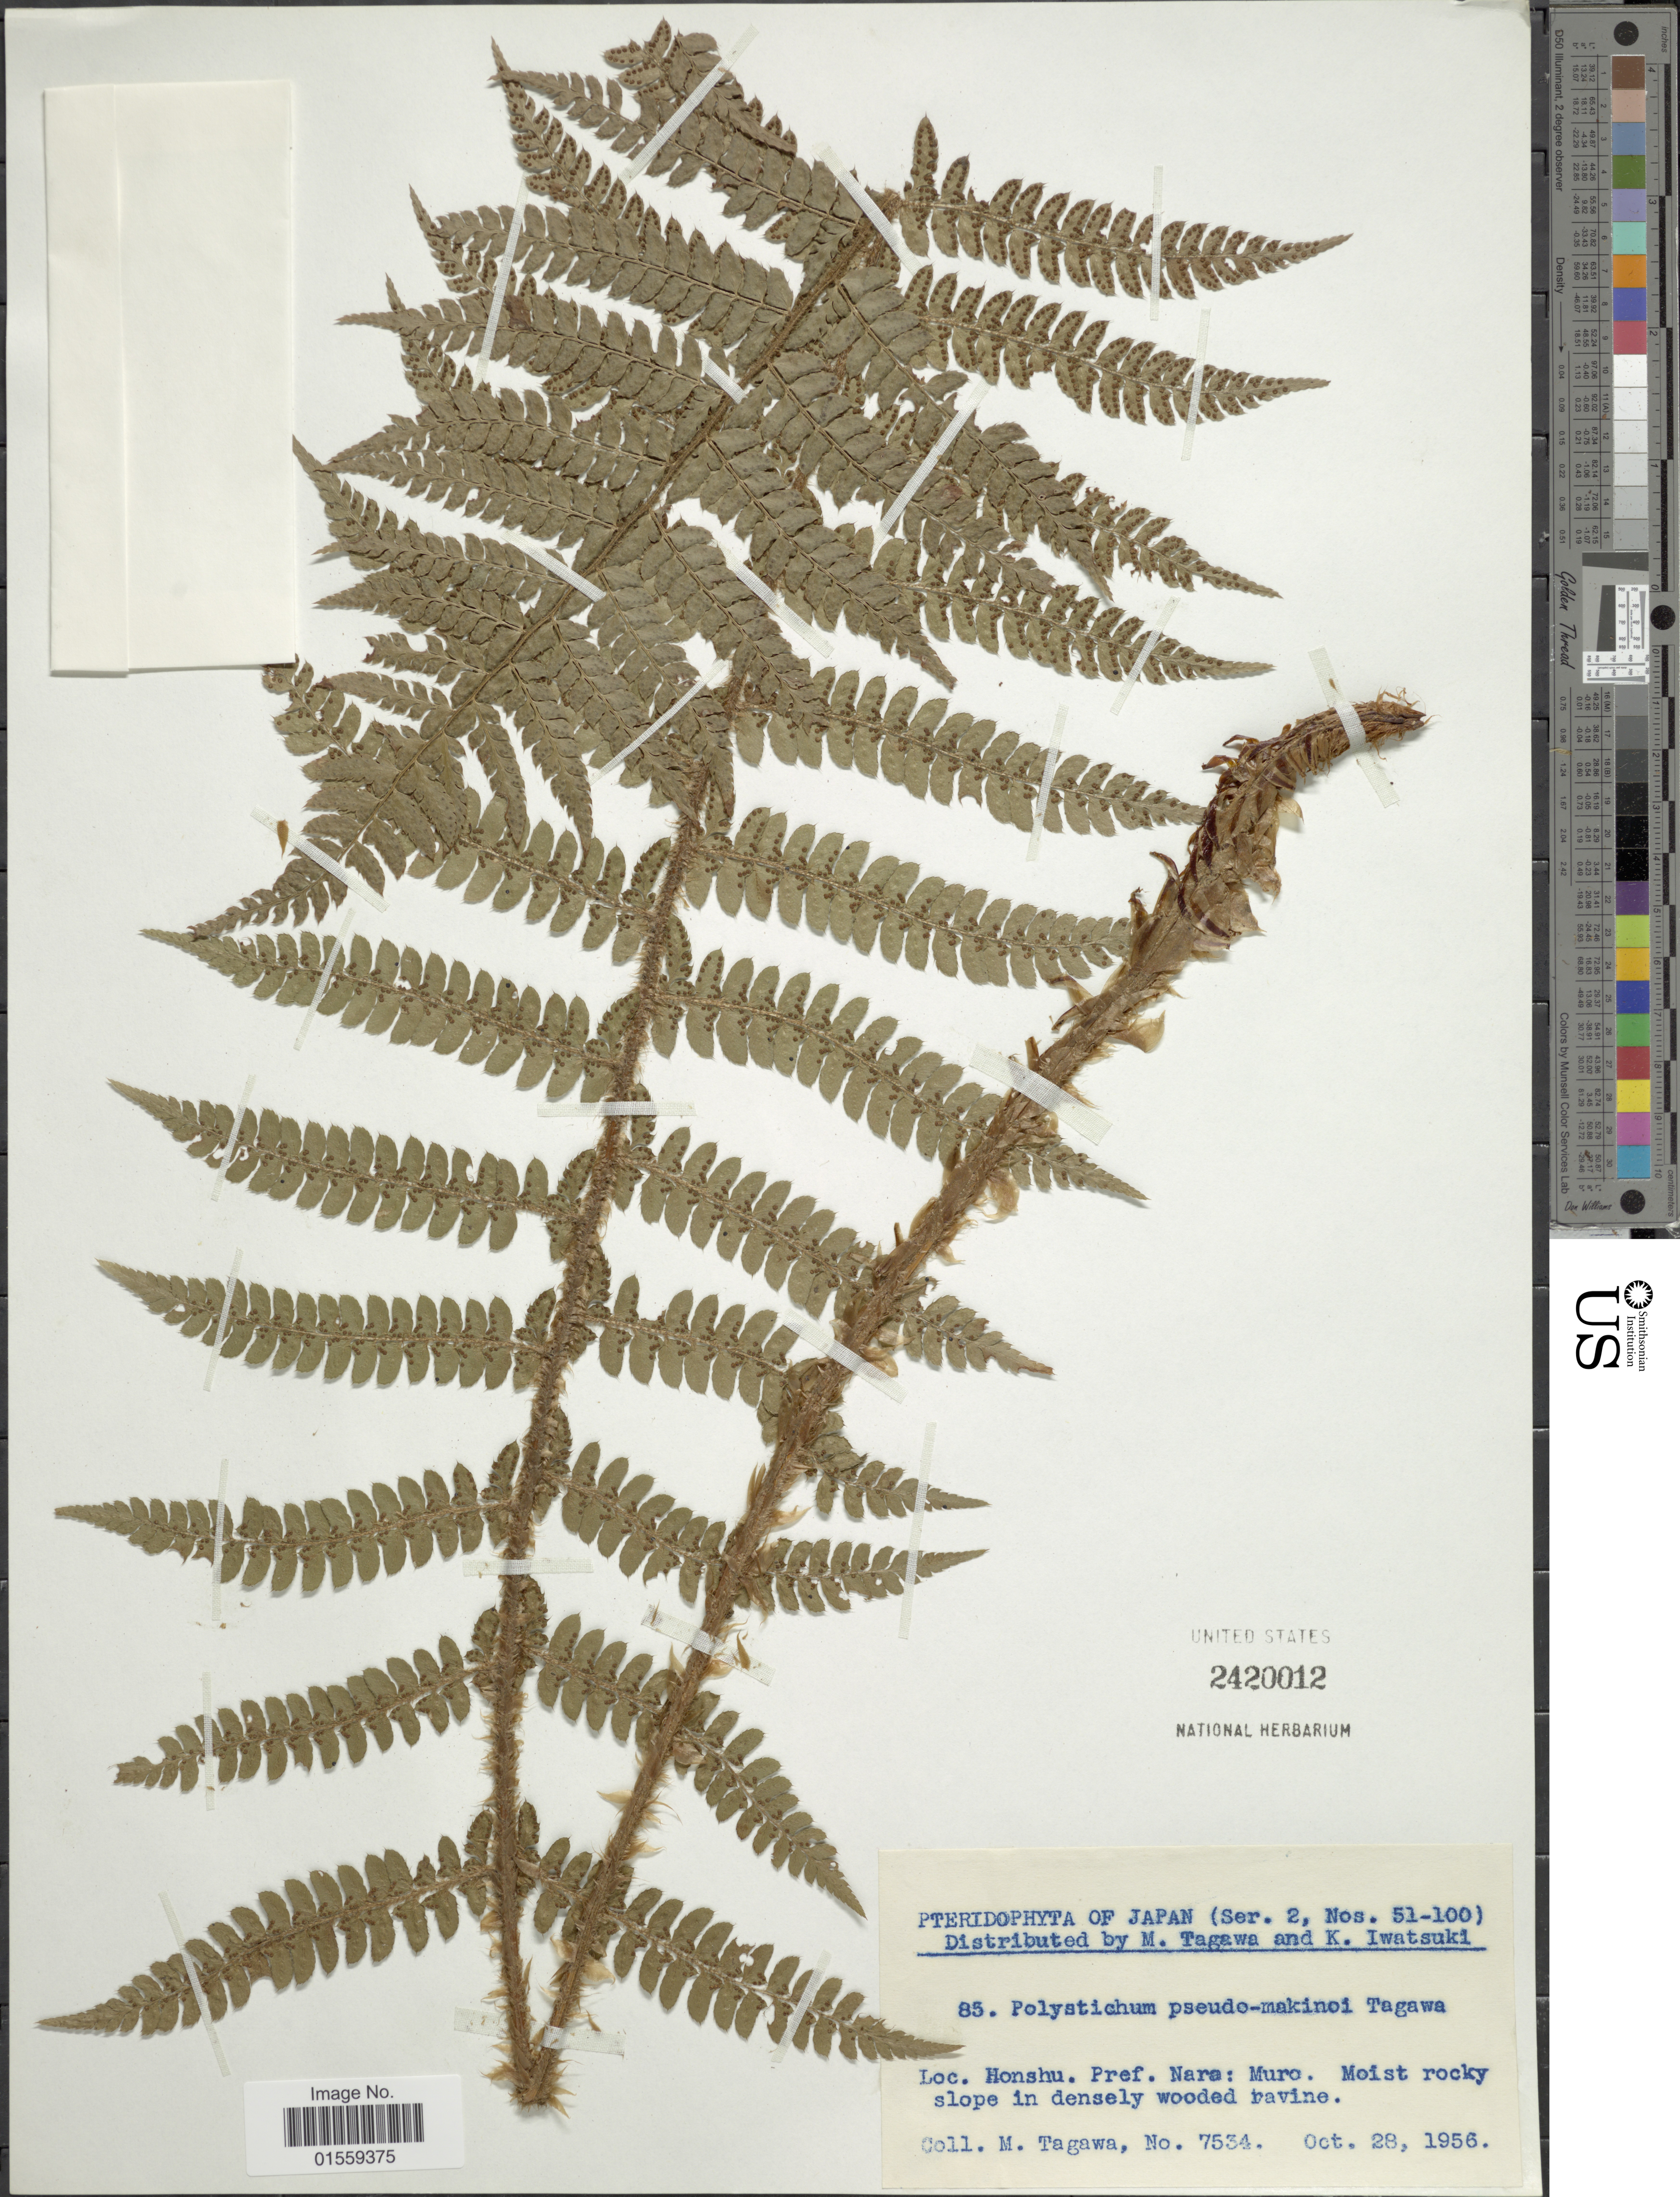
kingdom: Plantae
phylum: Tracheophyta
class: Polypodiopsida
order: Polypodiales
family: Dryopteridaceae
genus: Polystichum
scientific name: Polystichum pseudomakinoi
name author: Tagawa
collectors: M. Kitagawa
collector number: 7534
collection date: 1956-10-28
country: Japan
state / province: Nara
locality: Honshu, Nara: Muro.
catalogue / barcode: US 2420012